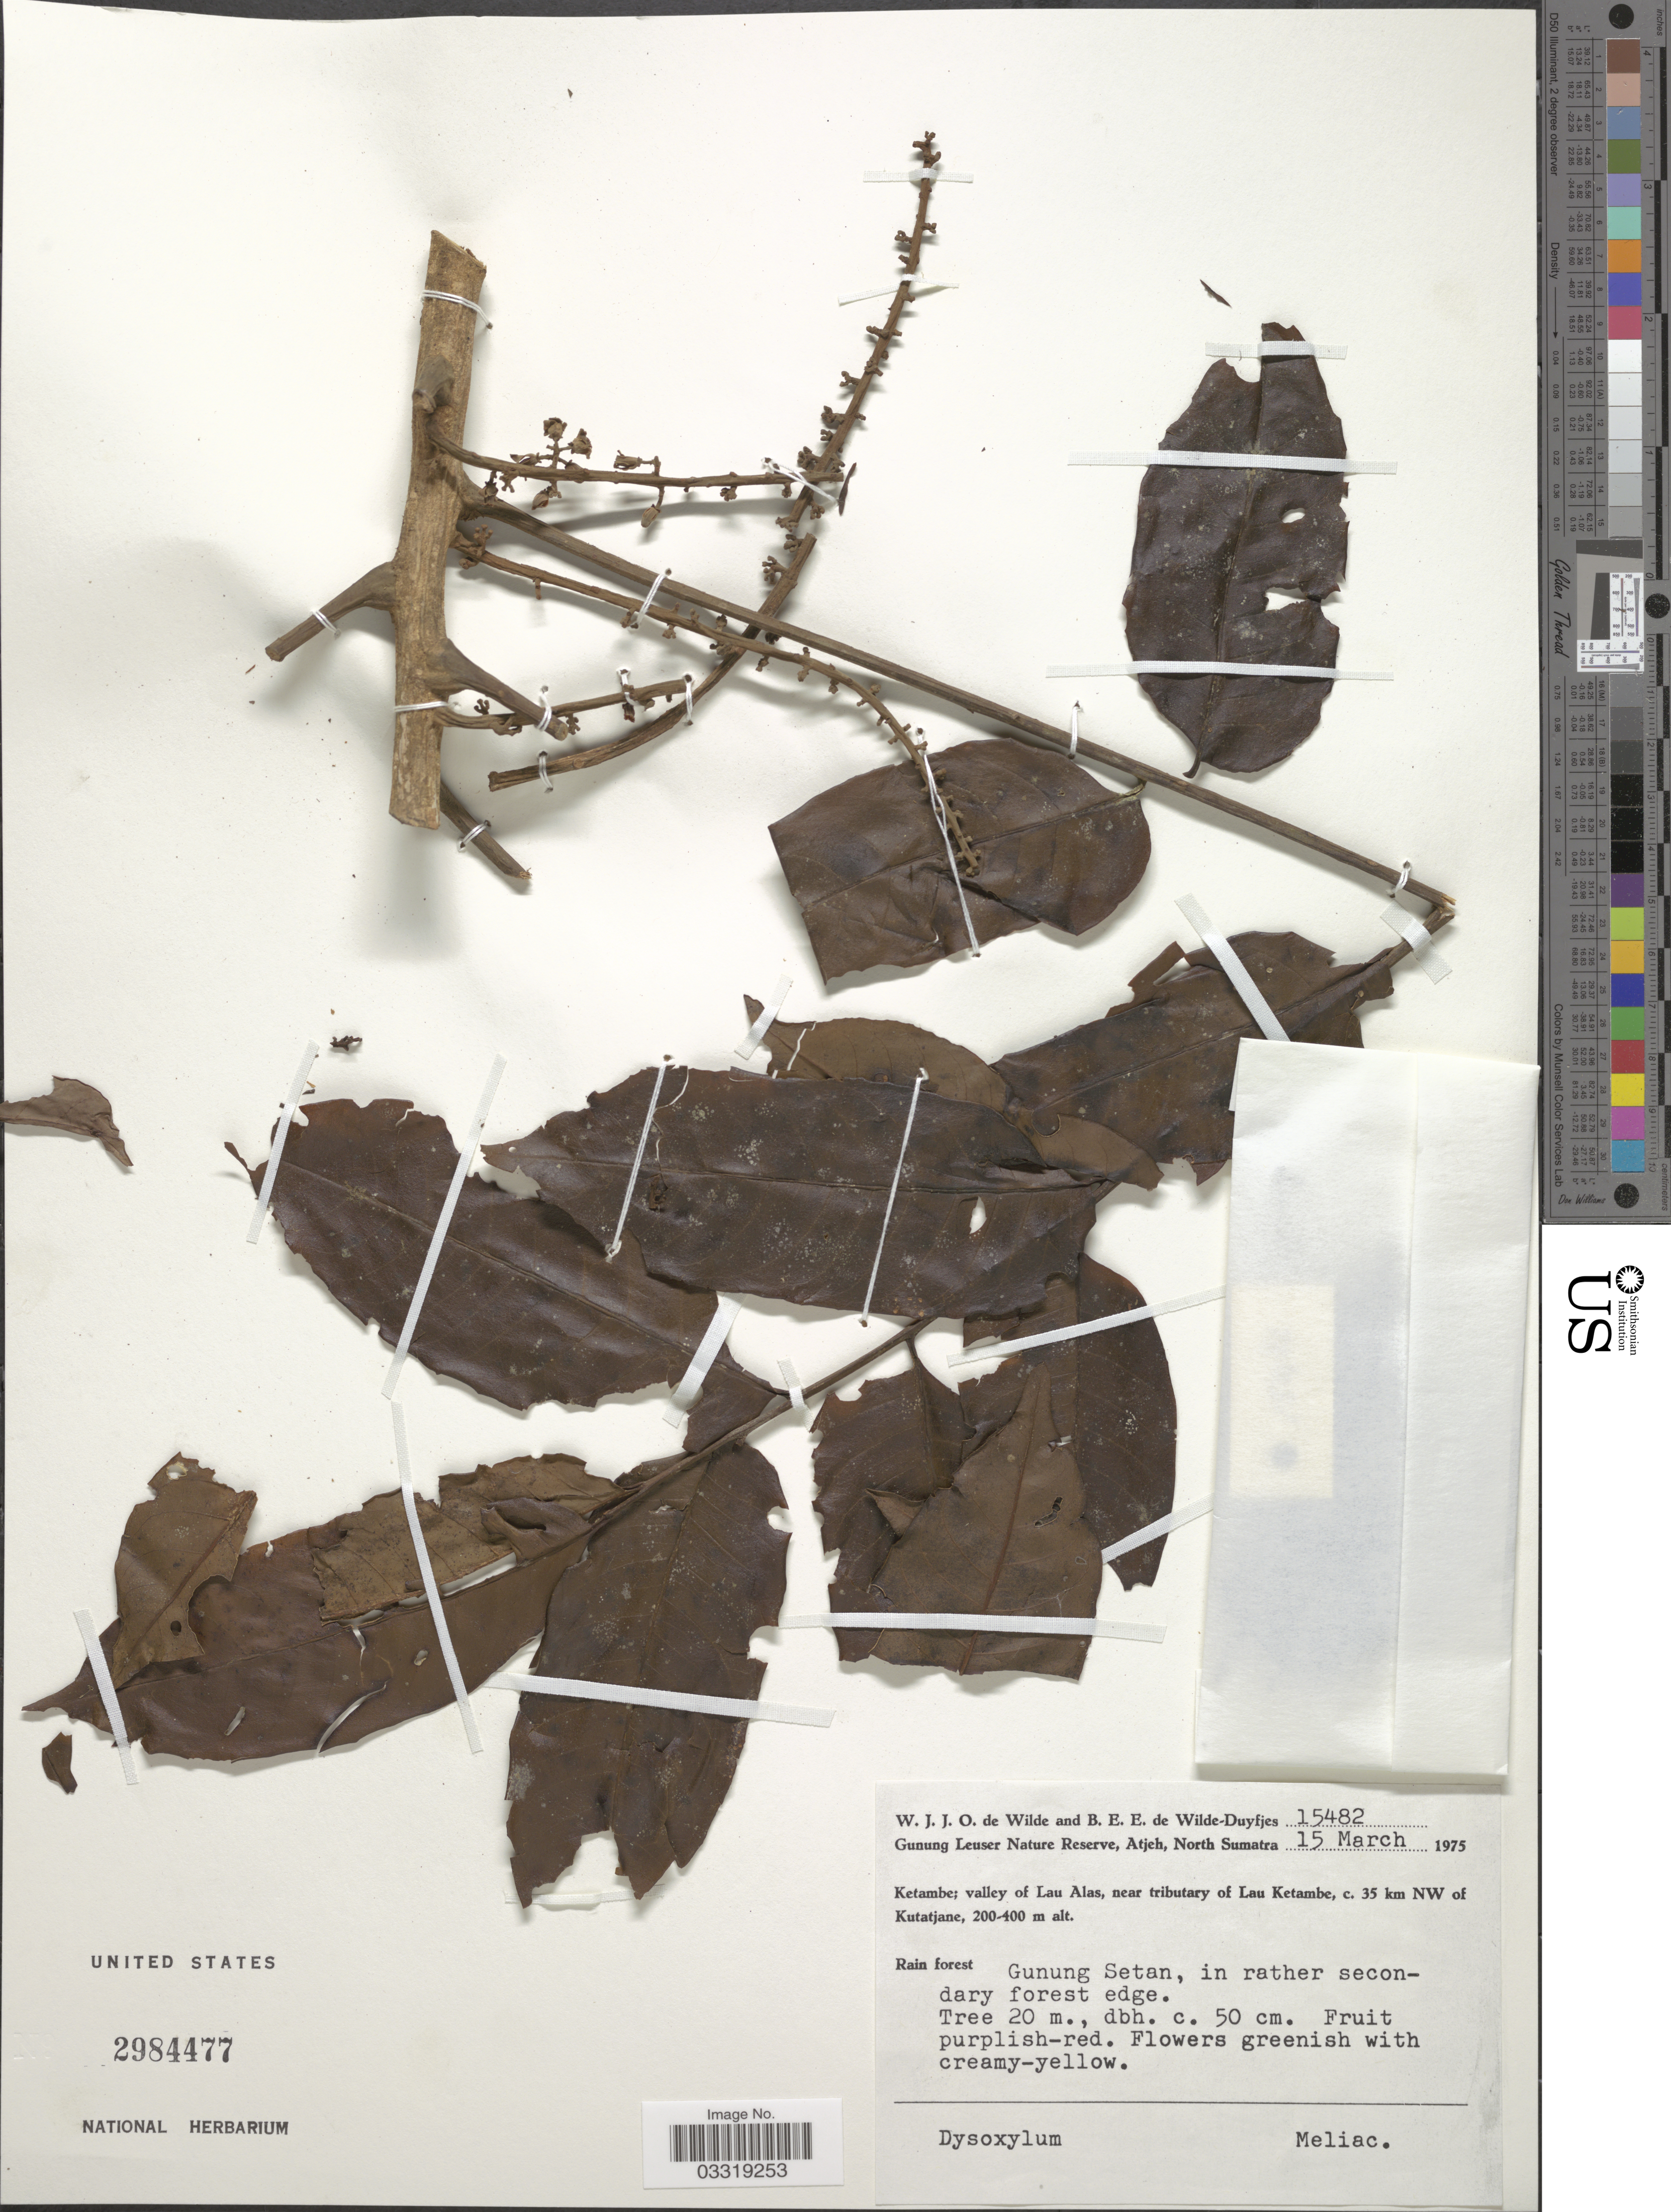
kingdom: Plantae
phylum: Tracheophyta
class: Magnoliopsida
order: Sapindales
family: Meliaceae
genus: Dysoxylum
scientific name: Dysoxylum cyrtobotryum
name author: Miq.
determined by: Mabberley, David J.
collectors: W. J. de Wilde & B. E. de Wilde-Duyfjes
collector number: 15482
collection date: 1975-03-15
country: Indonesia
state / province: Sumatra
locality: Gunung Leuser Nature Reserve, Atjeh, North Sumatra. Ketambe, valley of Lau Alas, near tributary of Lau Ketambe, c. 35 km NW of Kutatjane.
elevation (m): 200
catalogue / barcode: US 2984477